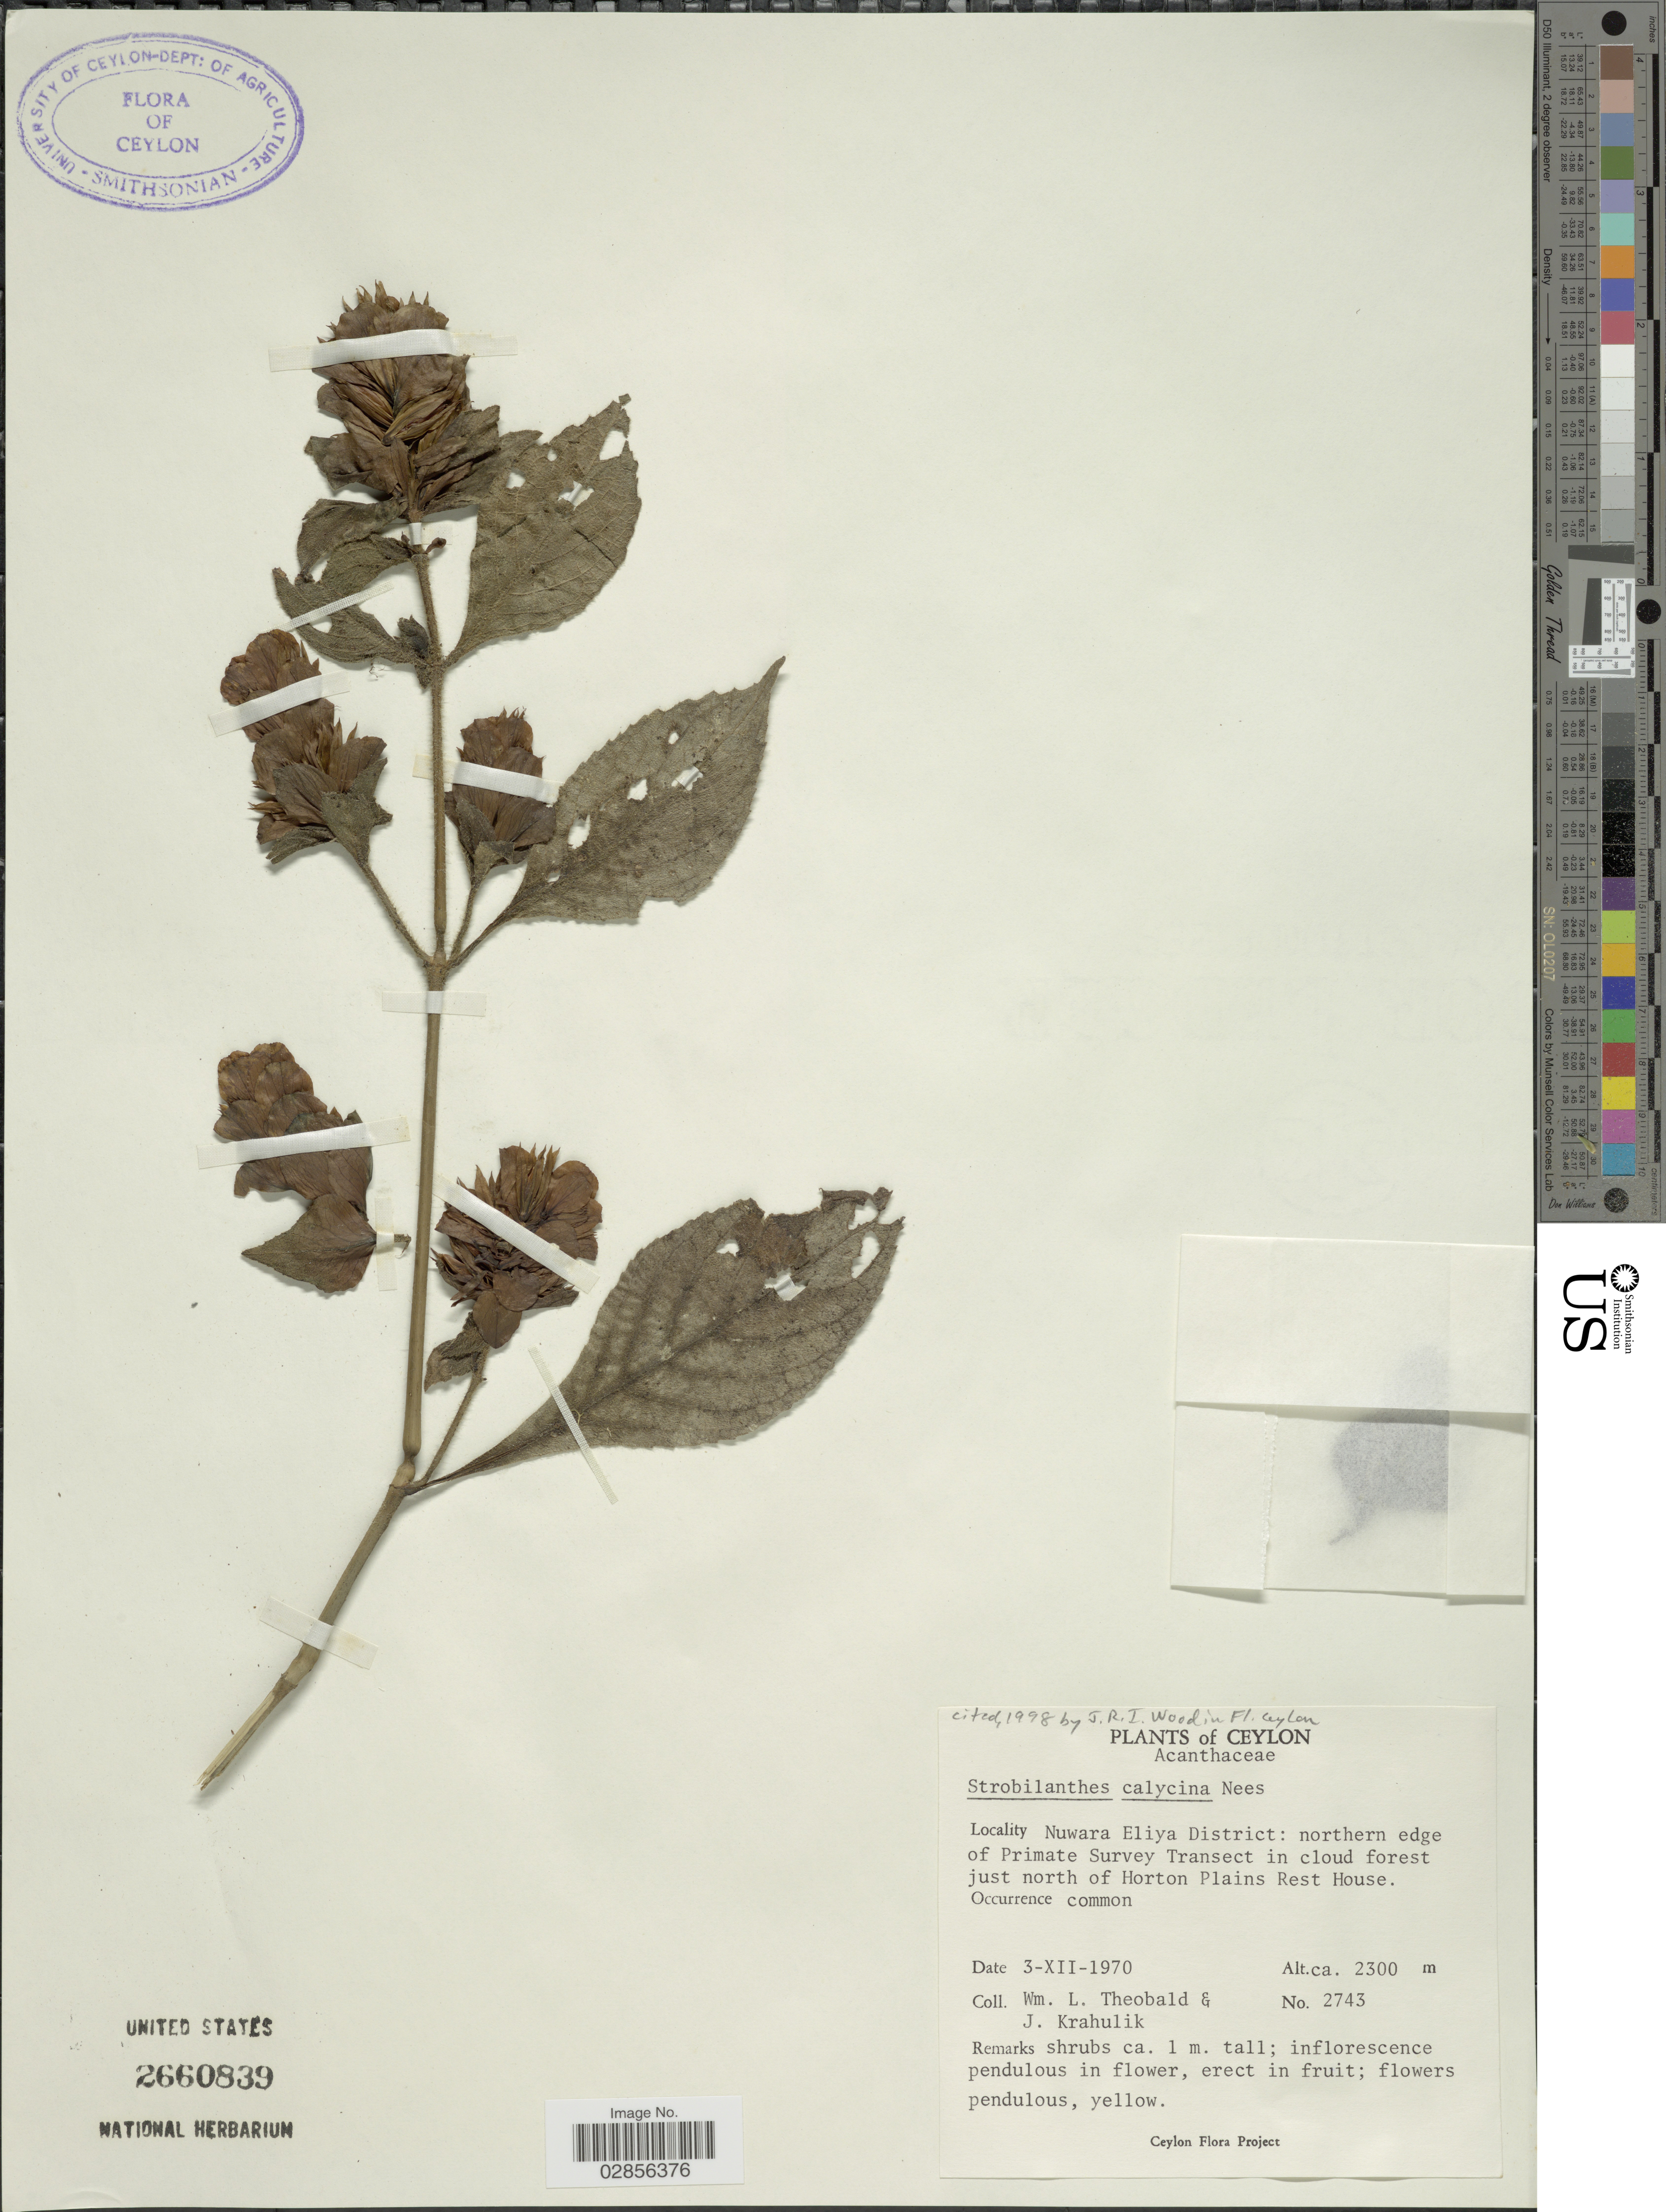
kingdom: Plantae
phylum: Tracheophyta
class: Magnoliopsida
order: Lamiales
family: Acanthaceae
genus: Strobilanthes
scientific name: Strobilanthes calycina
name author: Nees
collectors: W. L. Theobald & J. Krahulik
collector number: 2743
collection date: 1970-12-03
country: Sri Lanka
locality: Ceylon. Nuwara Eliya District: northern edge of Primate Survey Transect in cloud forest just north of Horton Plains Rest House.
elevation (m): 2300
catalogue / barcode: US 2660839